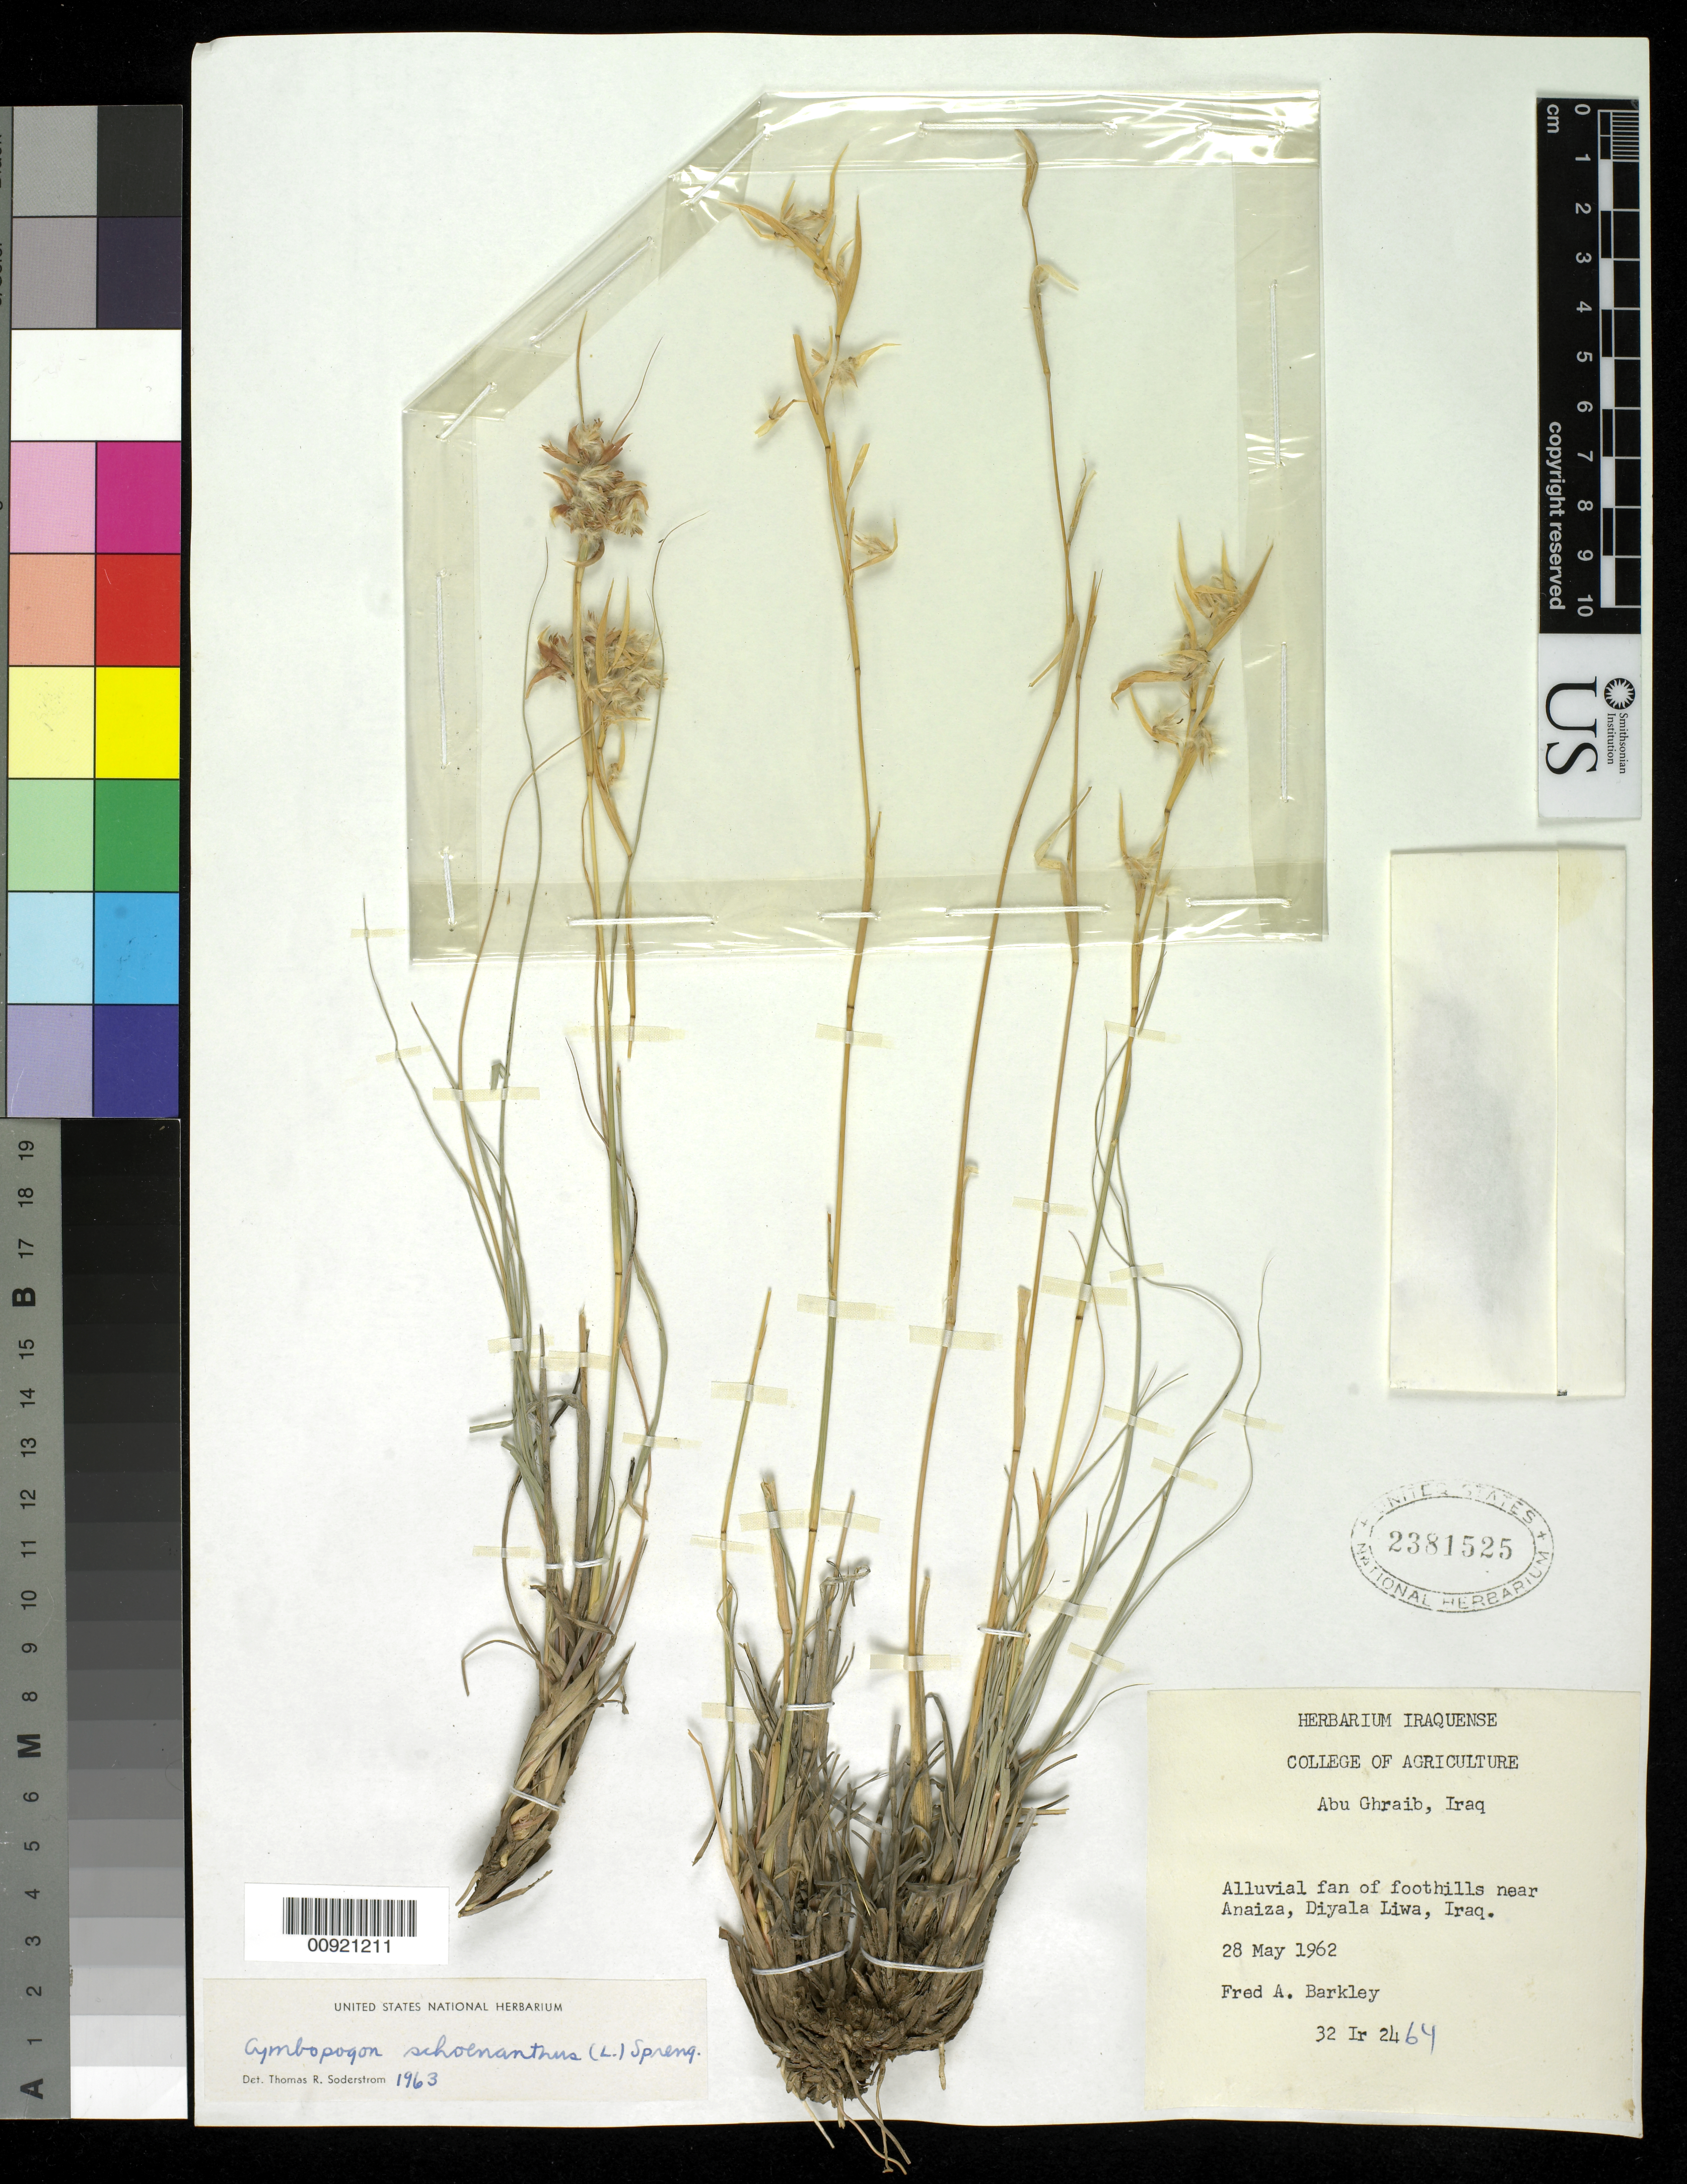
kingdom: Plantae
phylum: Tracheophyta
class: Liliopsida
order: Poales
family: Poaceae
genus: Cymbopogon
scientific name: Cymbopogon schoenanthus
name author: (L.) Spreng.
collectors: F. A. Barkley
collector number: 2464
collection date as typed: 28 May 1962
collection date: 1962-05-28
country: Iraq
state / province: Baghdad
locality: Abu Ghraib. Alluvial fan of foothills near Anaiza, Diyala Liwa.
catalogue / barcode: US 2381525